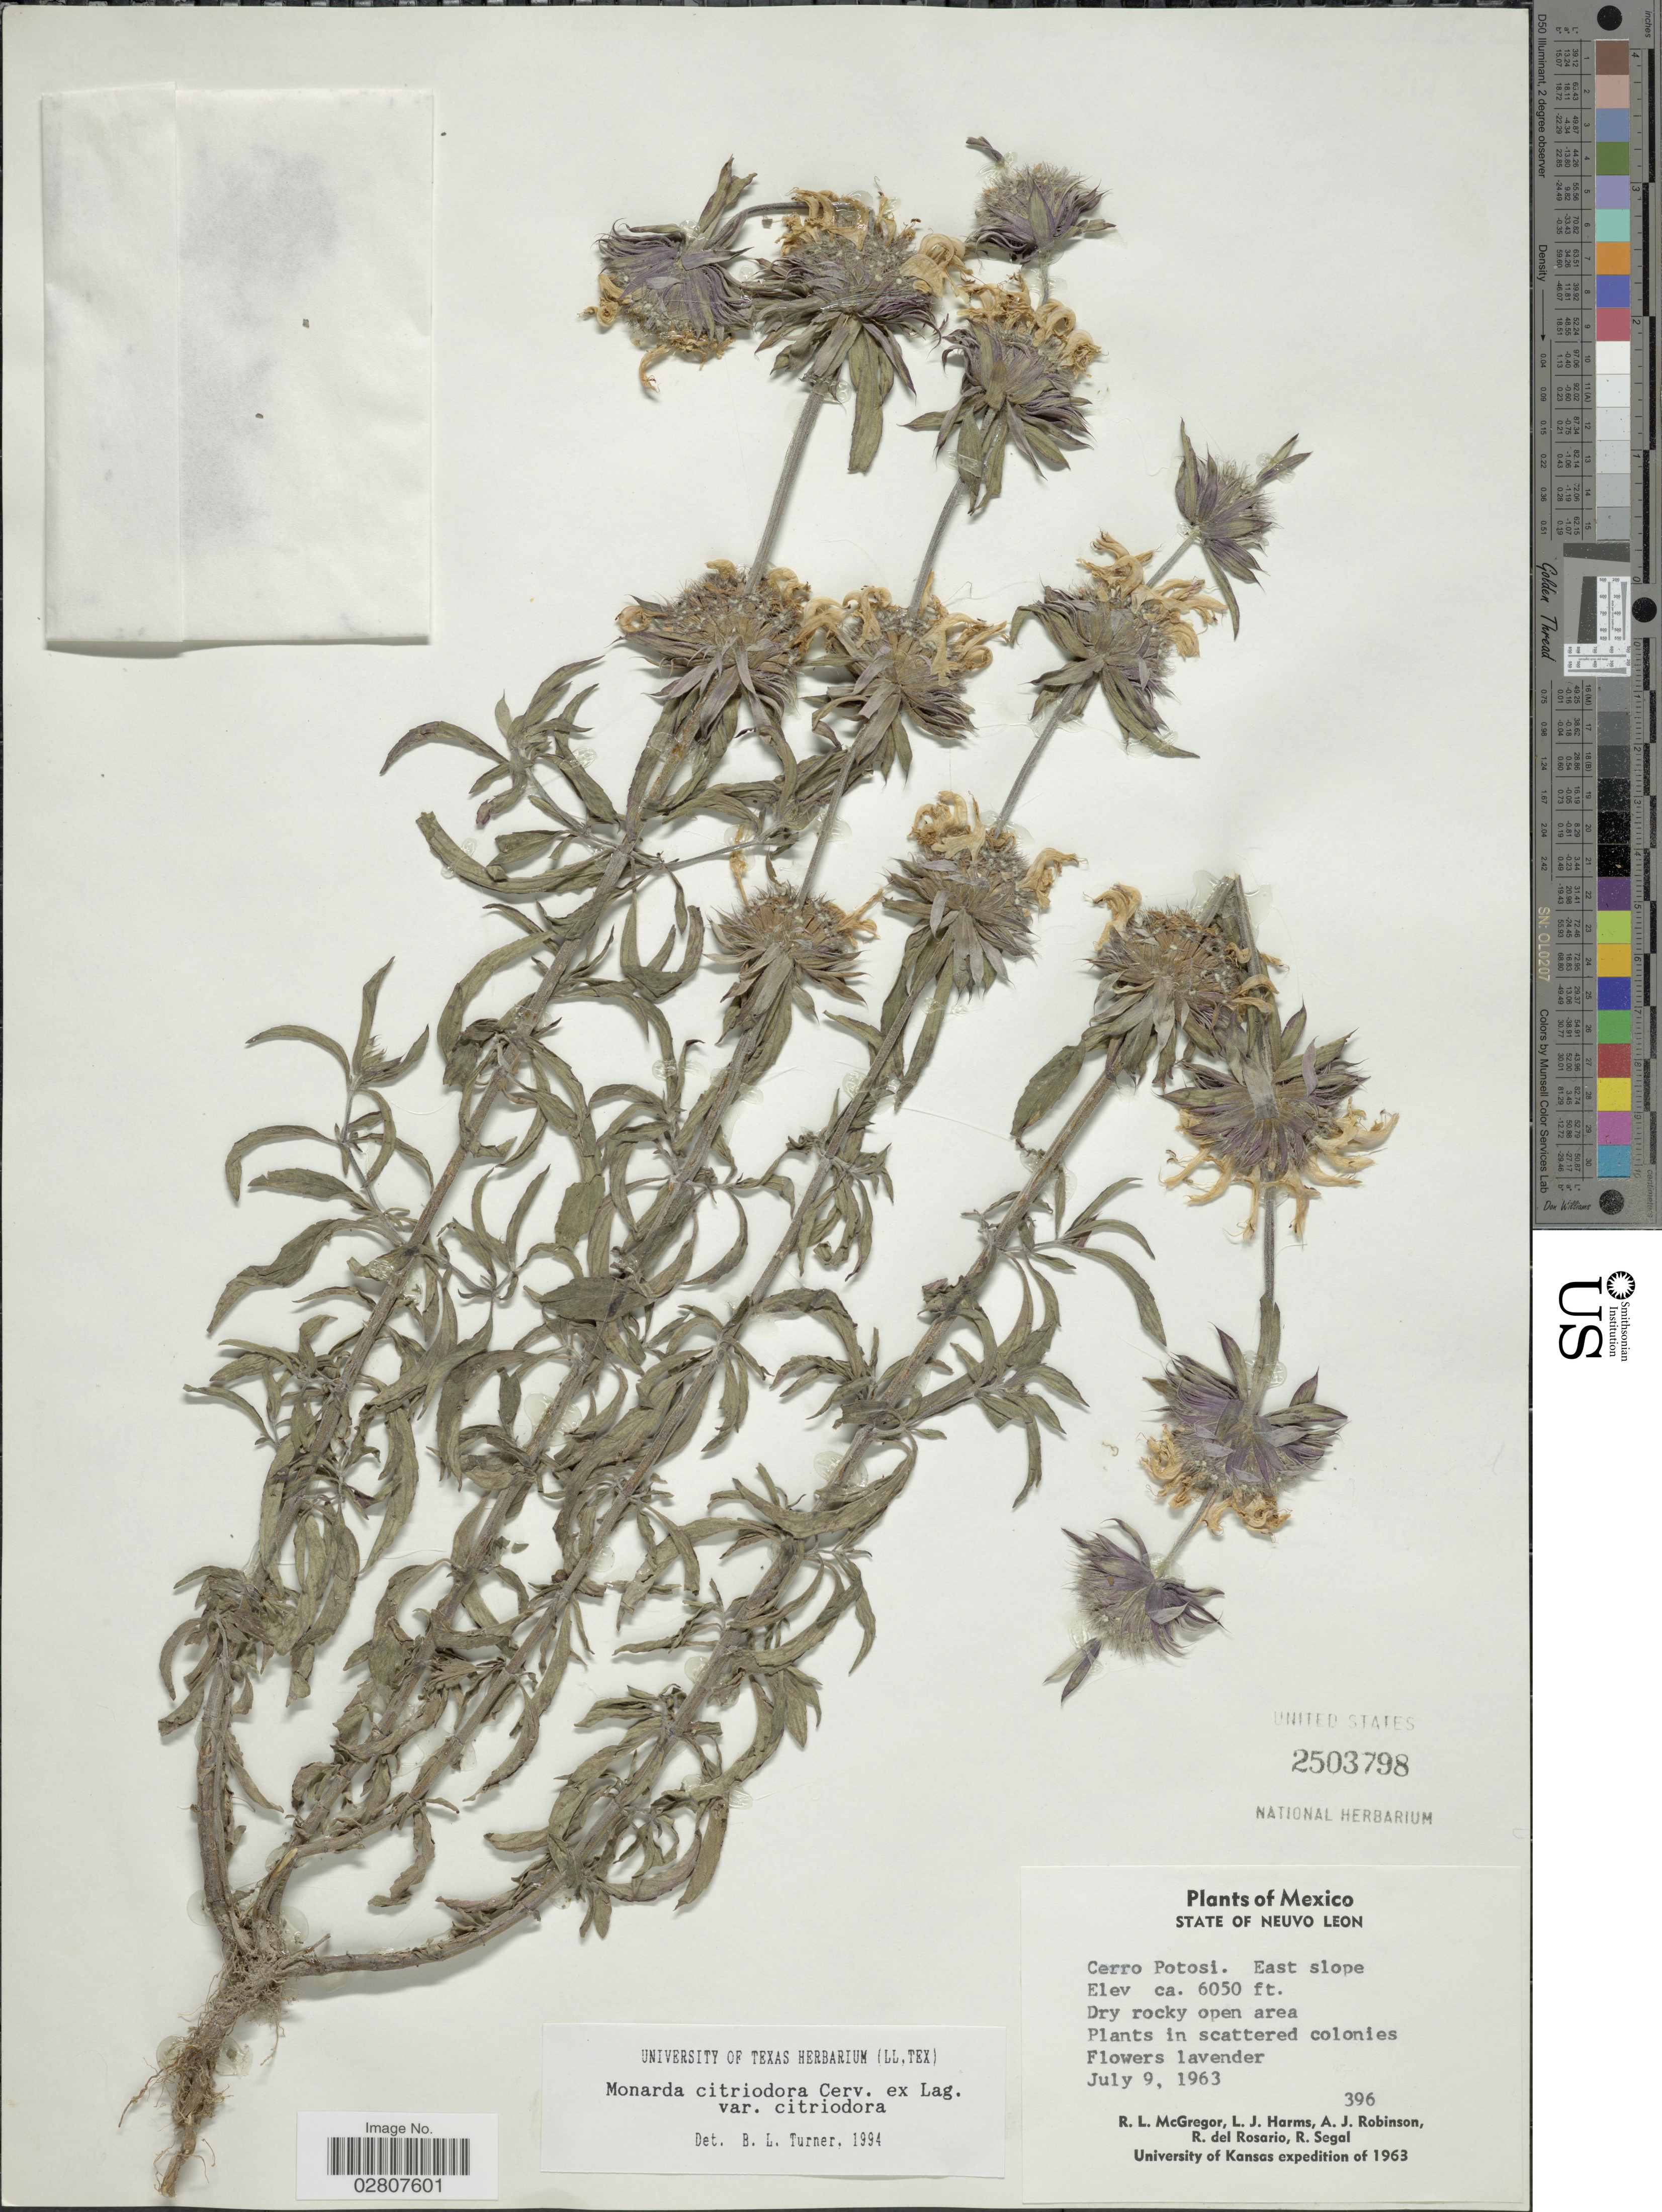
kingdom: Plantae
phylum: Tracheophyta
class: Magnoliopsida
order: Lamiales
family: Lamiaceae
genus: Monarda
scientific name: Monarda citriodora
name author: Cerv. ex Lag.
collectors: R. McGregor, L. Harms, A. J. Robinson, R. del Rosario & R. Segal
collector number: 396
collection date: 1963-07-09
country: Mexico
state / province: Nuevo León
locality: Cerro Potosi. East slope.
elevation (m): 1844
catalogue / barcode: US 2503798